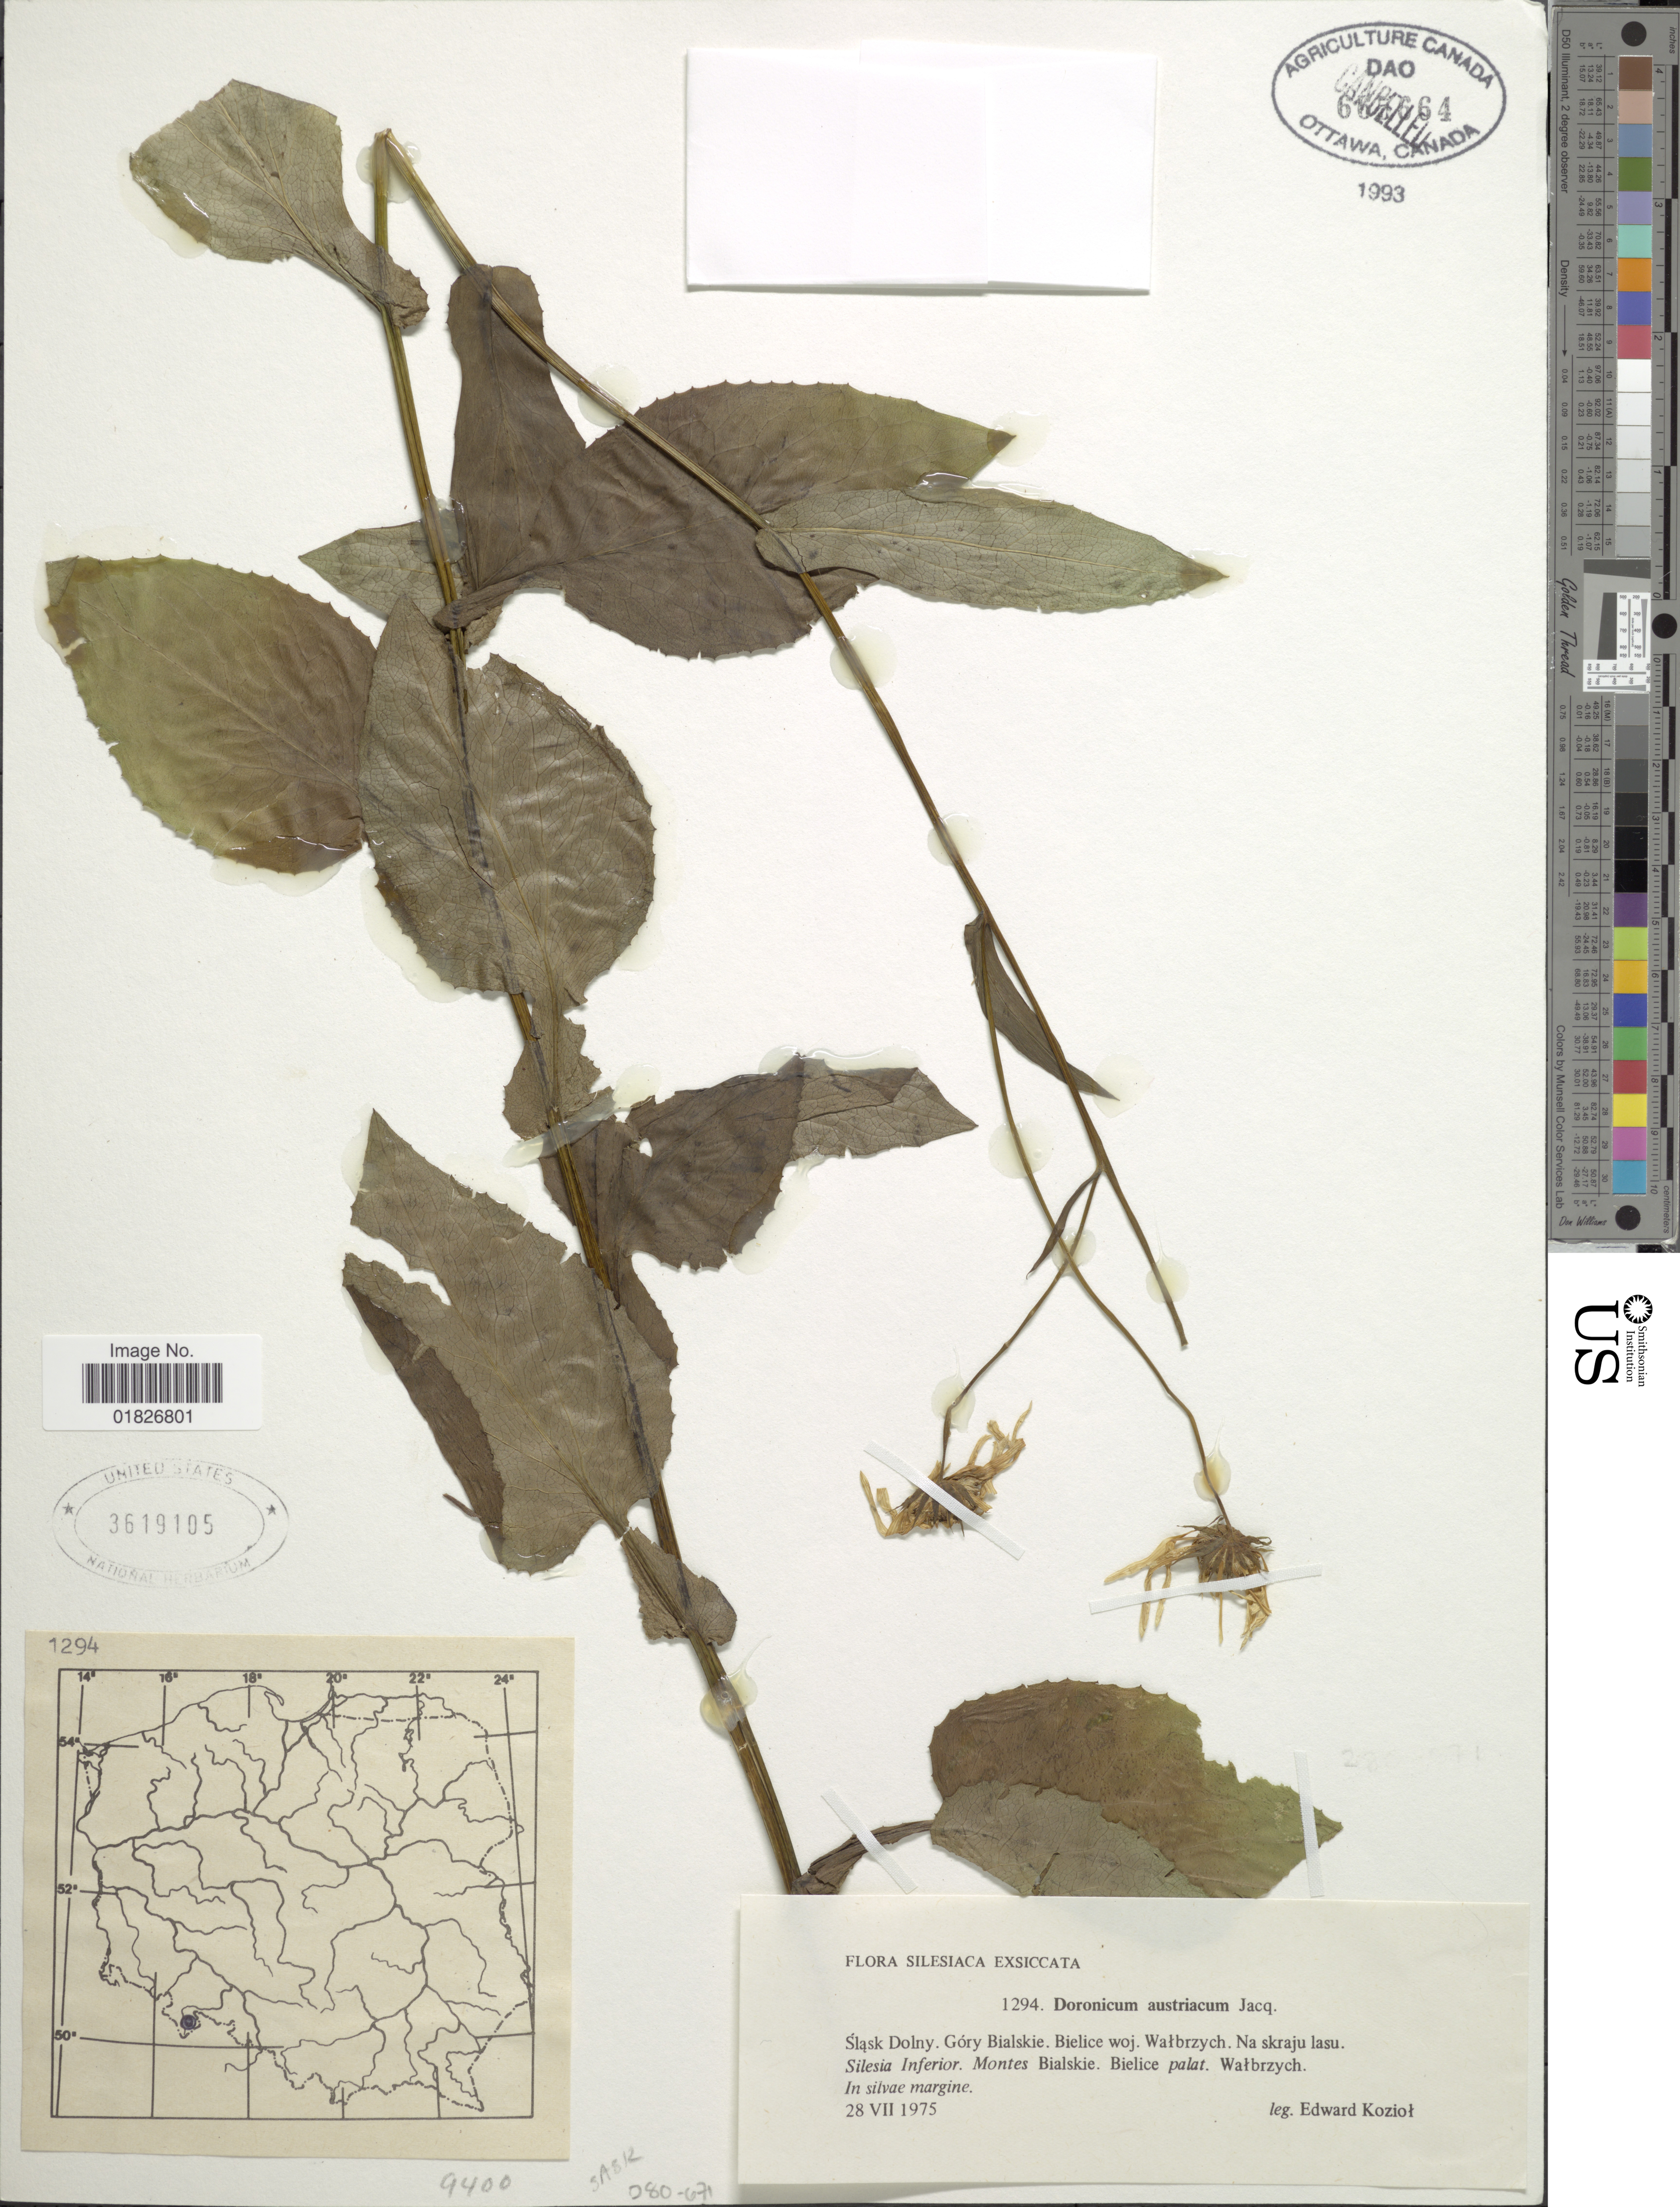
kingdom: Plantae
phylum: Tracheophyta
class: Magnoliopsida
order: Asterales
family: Asteraceae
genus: Doronicum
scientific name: Doronicum austriacum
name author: Jacq.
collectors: E. Koziol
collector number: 1294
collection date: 1975-07-28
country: Poland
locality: Slask Dolny, Gory Bialskie, Bielice woj, Walbrzych, Silesia Inferior, Montes Bialskie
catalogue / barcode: US 3619105